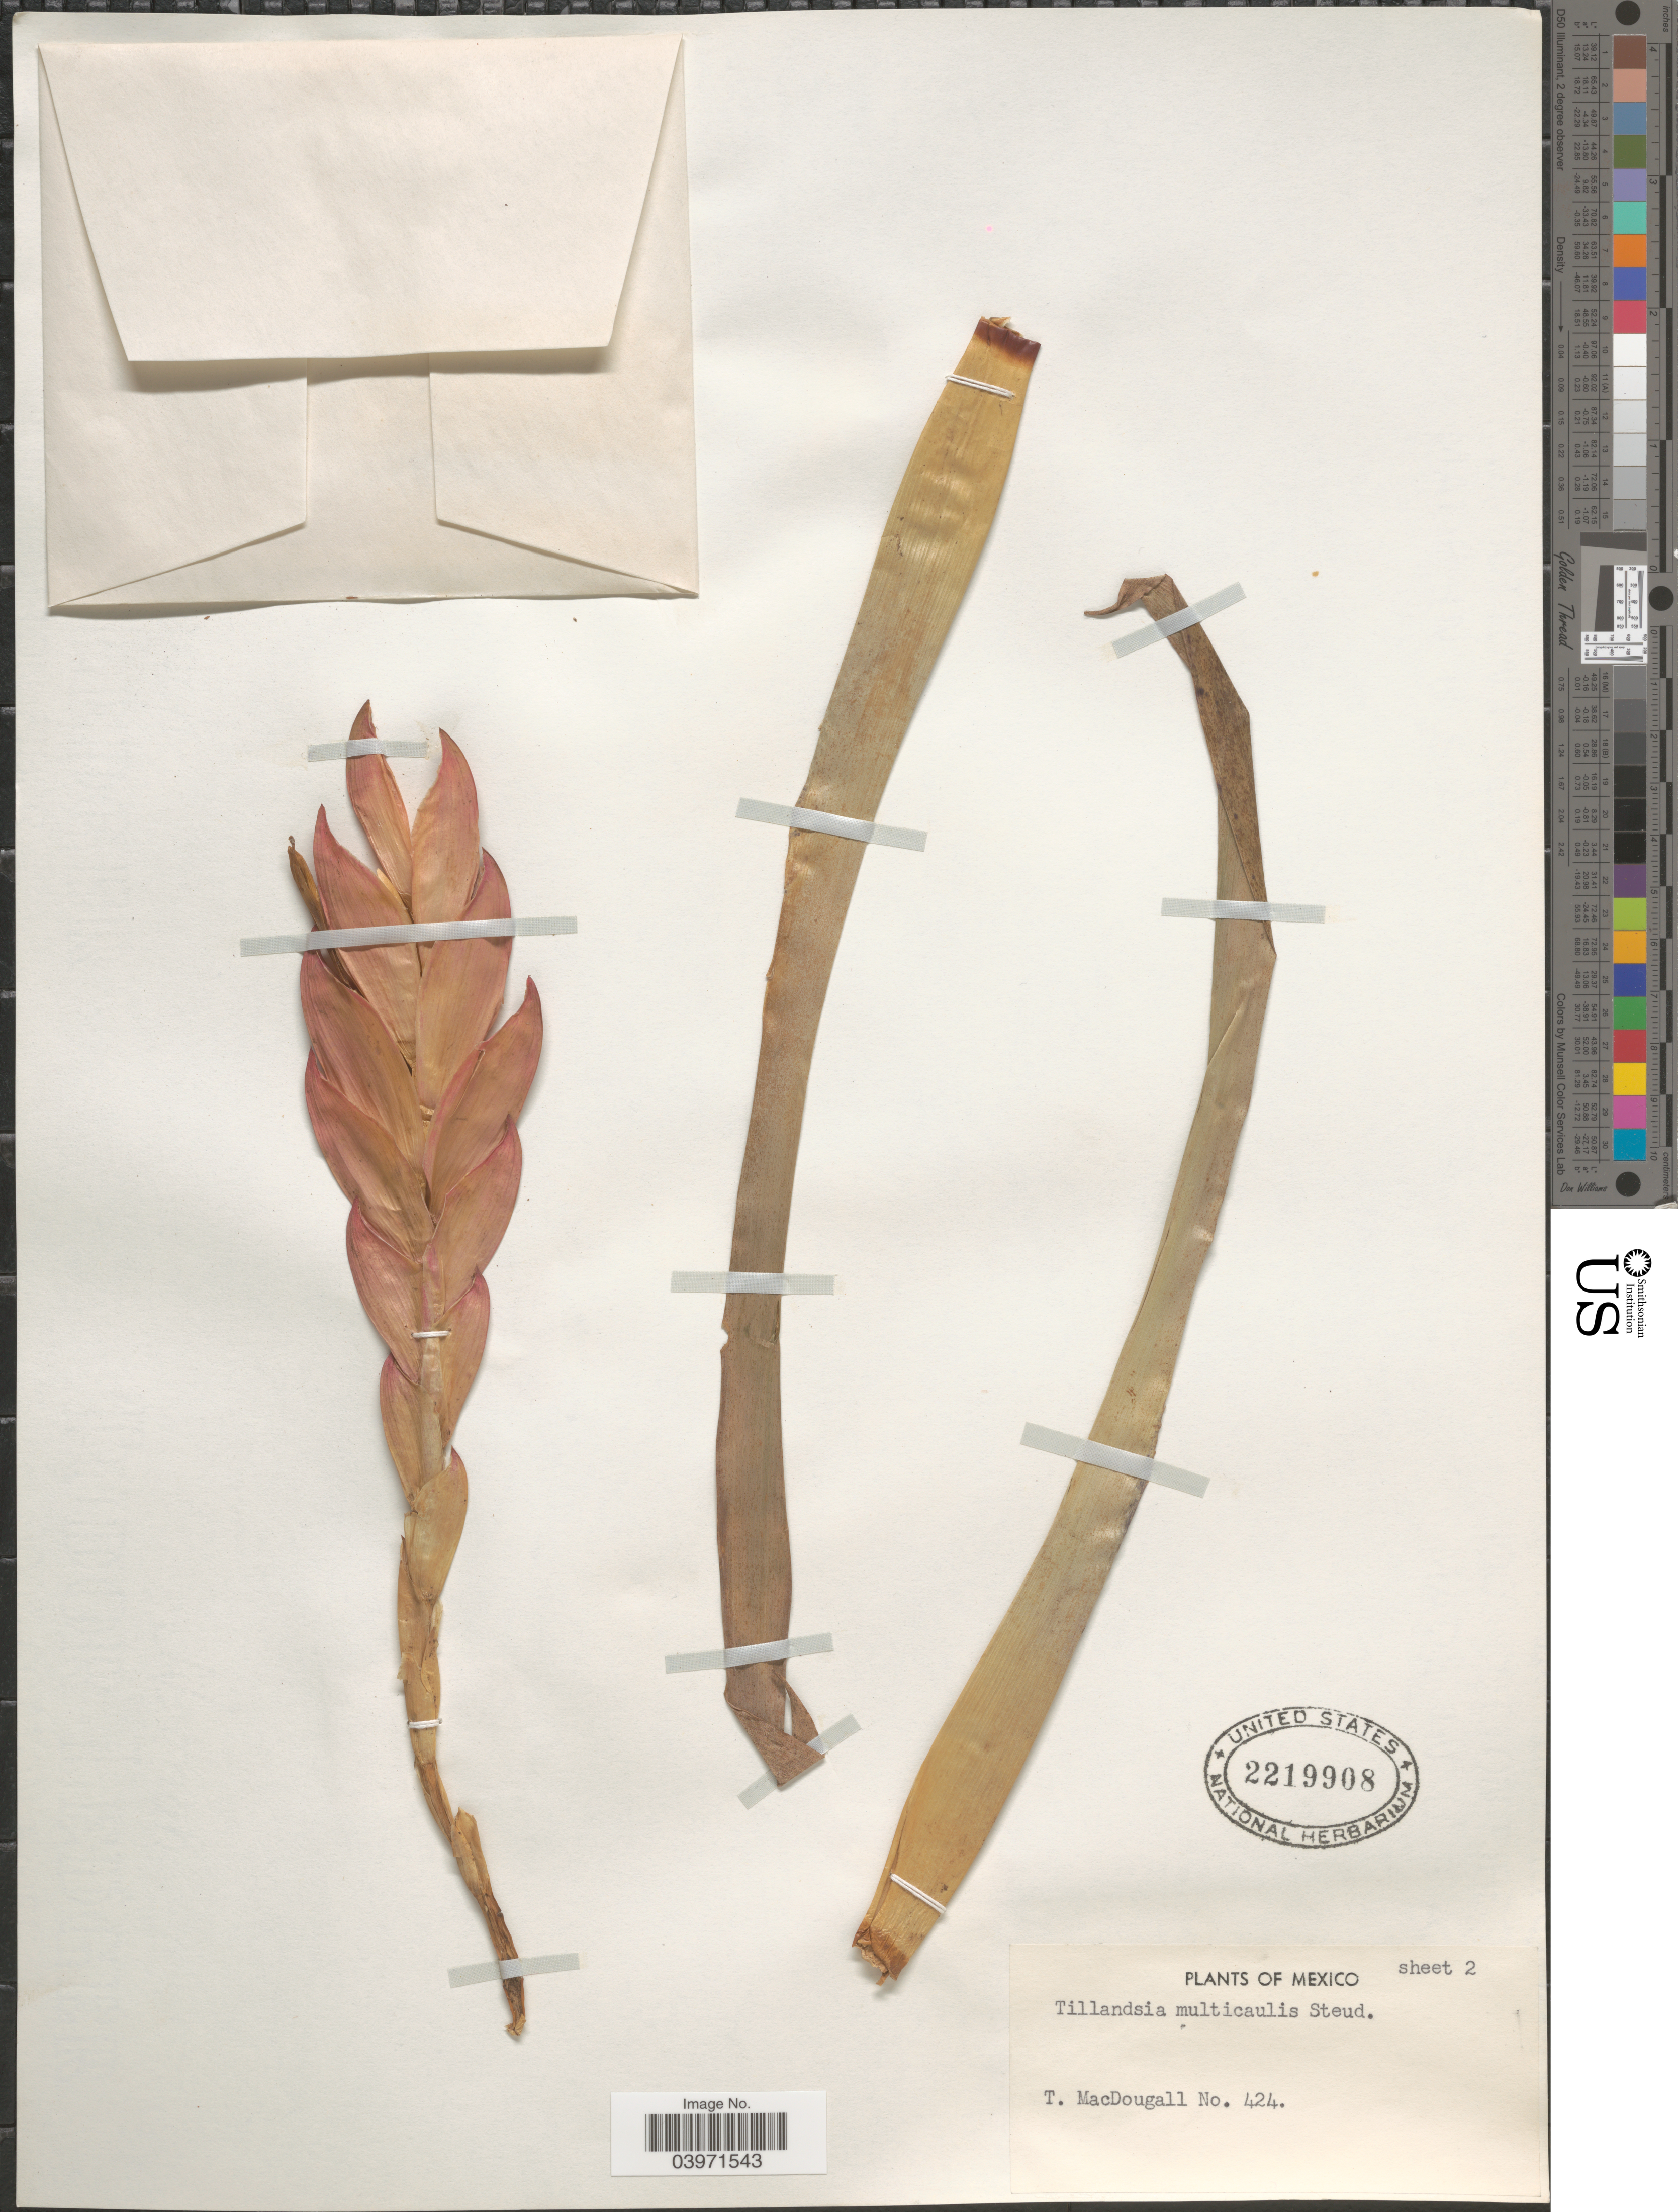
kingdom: Plantae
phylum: Tracheophyta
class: Liliopsida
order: Poales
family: Bromeliaceae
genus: Tillandsia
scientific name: Tillandsia multicaulis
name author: Steud.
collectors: T. B. MacDougall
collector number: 424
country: Mexico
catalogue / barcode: US 2219908